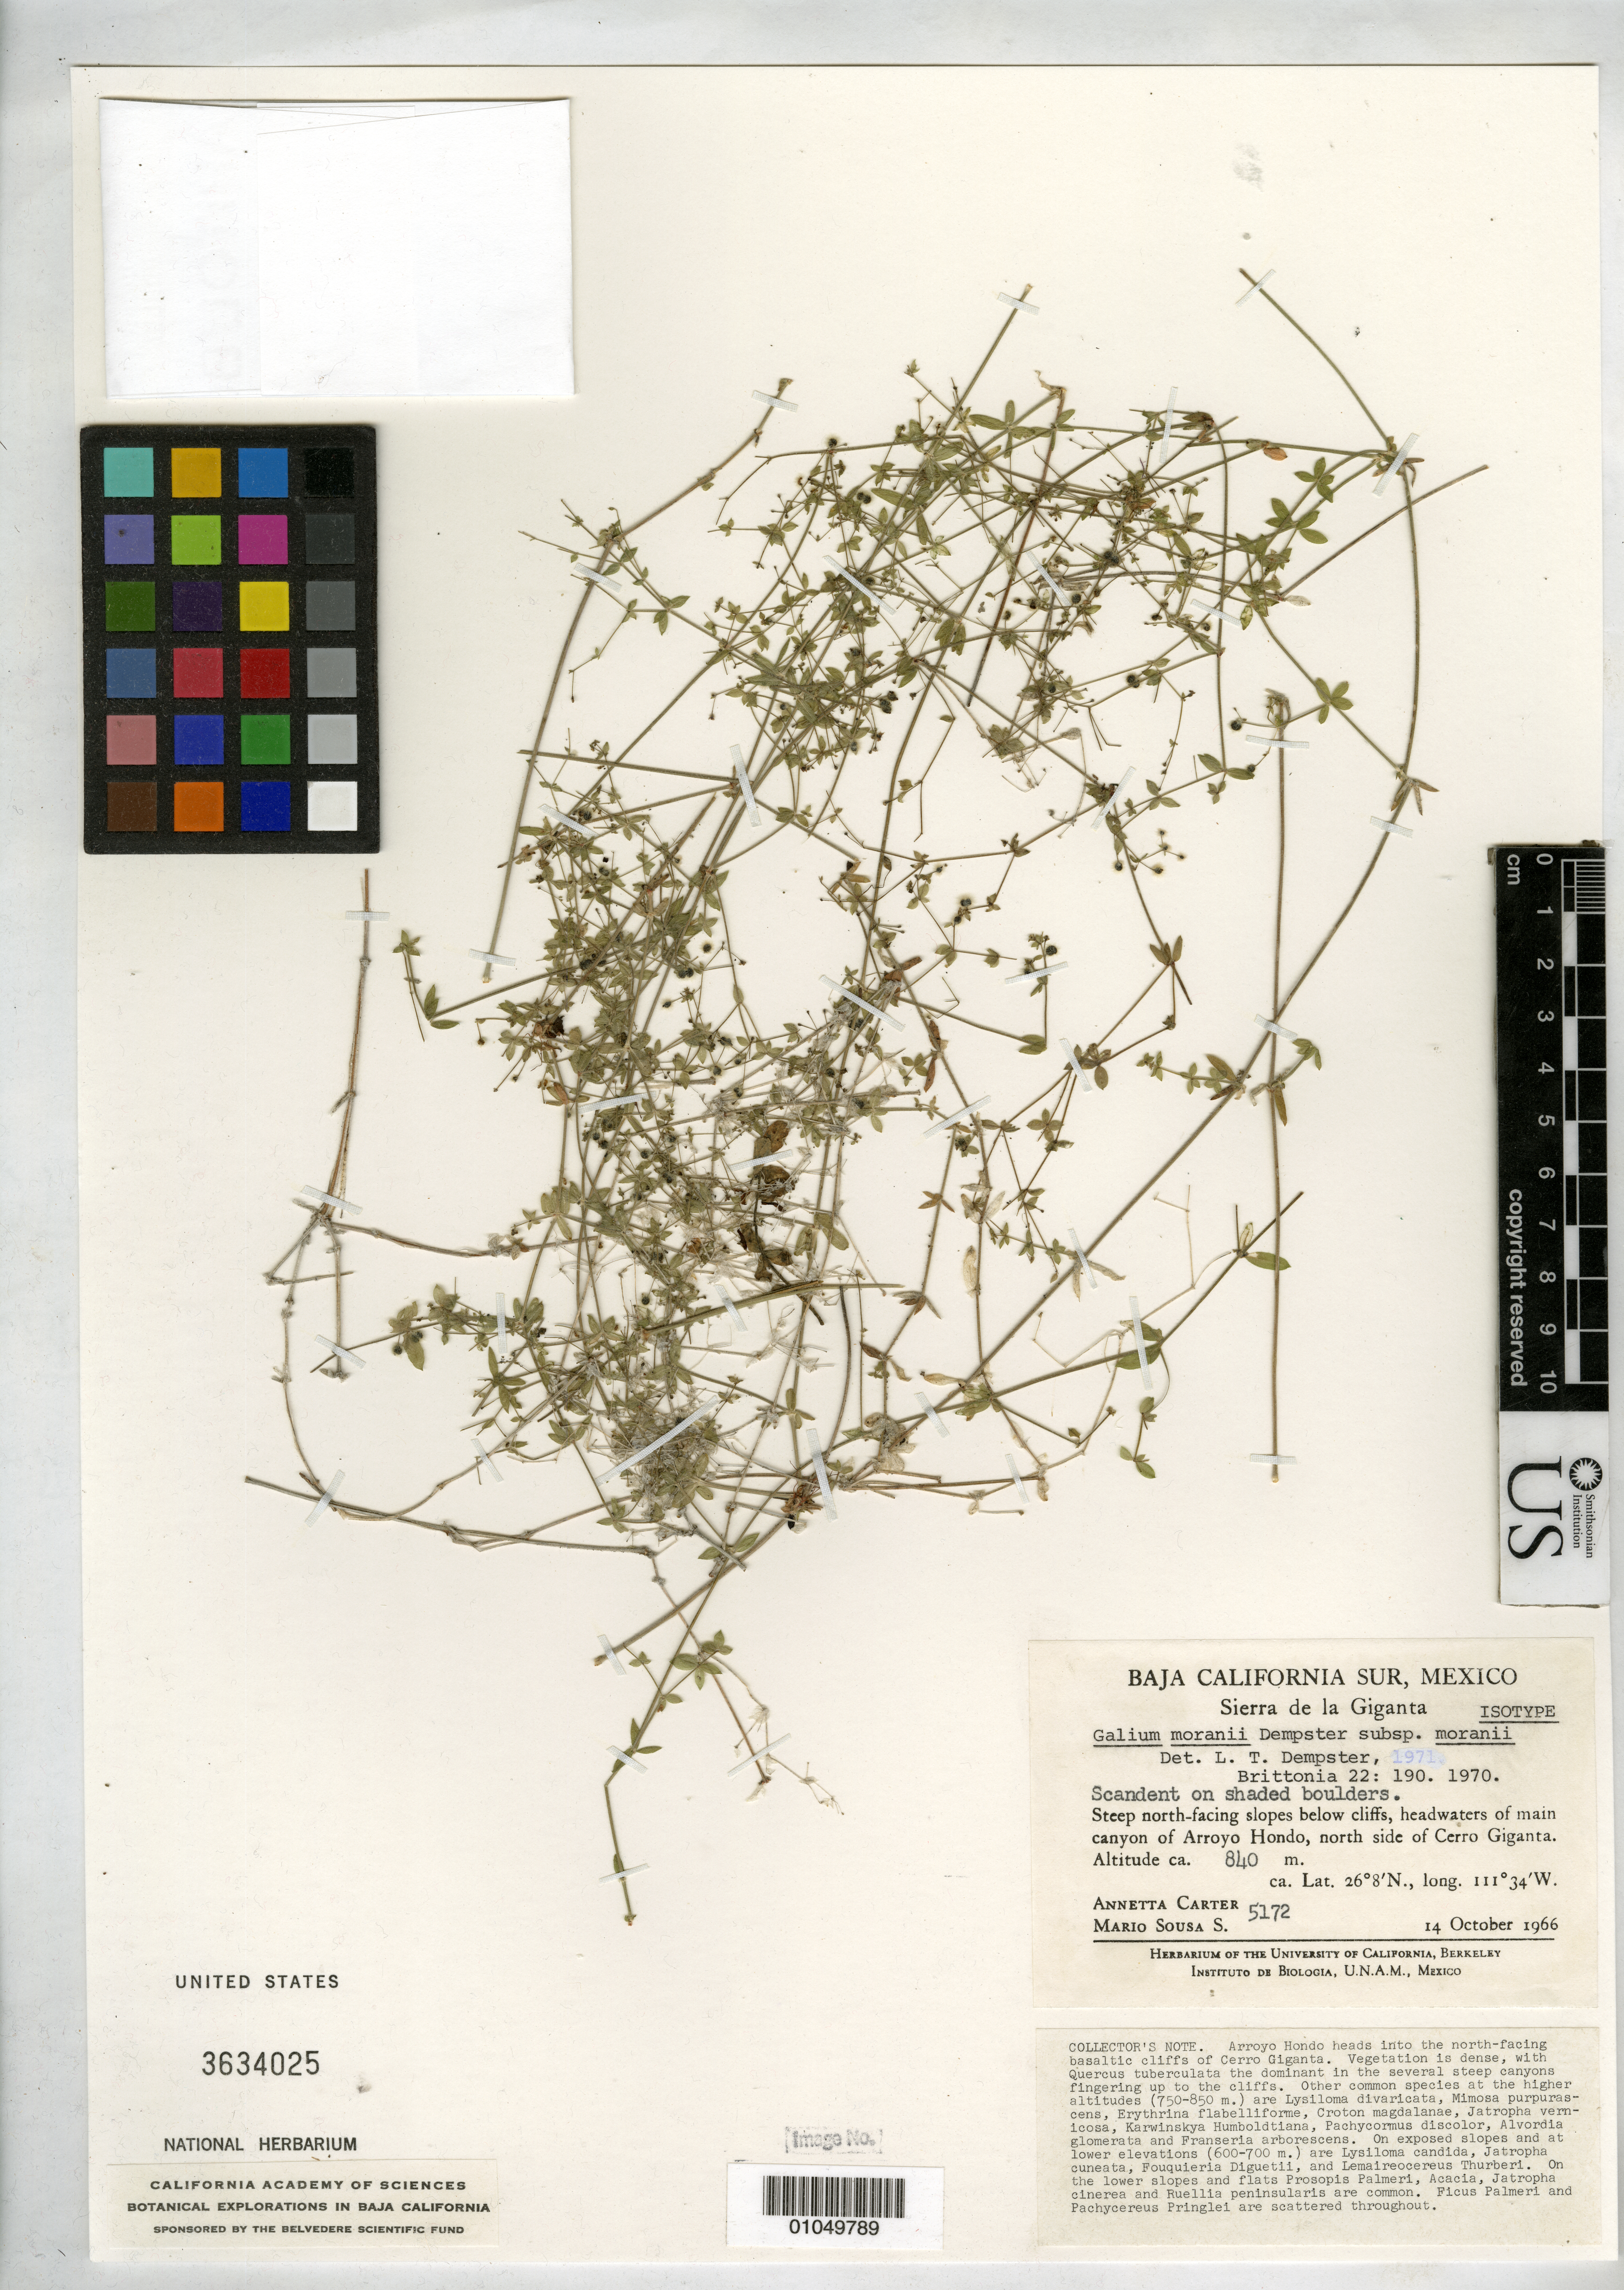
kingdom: Plantae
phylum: Tracheophyta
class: Magnoliopsida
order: Gentianales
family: Rubiaceae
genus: Galium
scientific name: Galium moranii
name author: Dempster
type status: Isotype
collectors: A. Carter & M. Sousa S.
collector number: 5172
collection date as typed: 14 Oct 1966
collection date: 1966-10-14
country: Mexico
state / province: Baja California Sur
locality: Baja California Sur, Sierra de la Giganta. Steep north-facing slopes below cliffs, headwaters of main canyon of Arroyo Hondo, north side of Cerro Giganta.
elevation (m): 840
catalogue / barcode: US 3634025